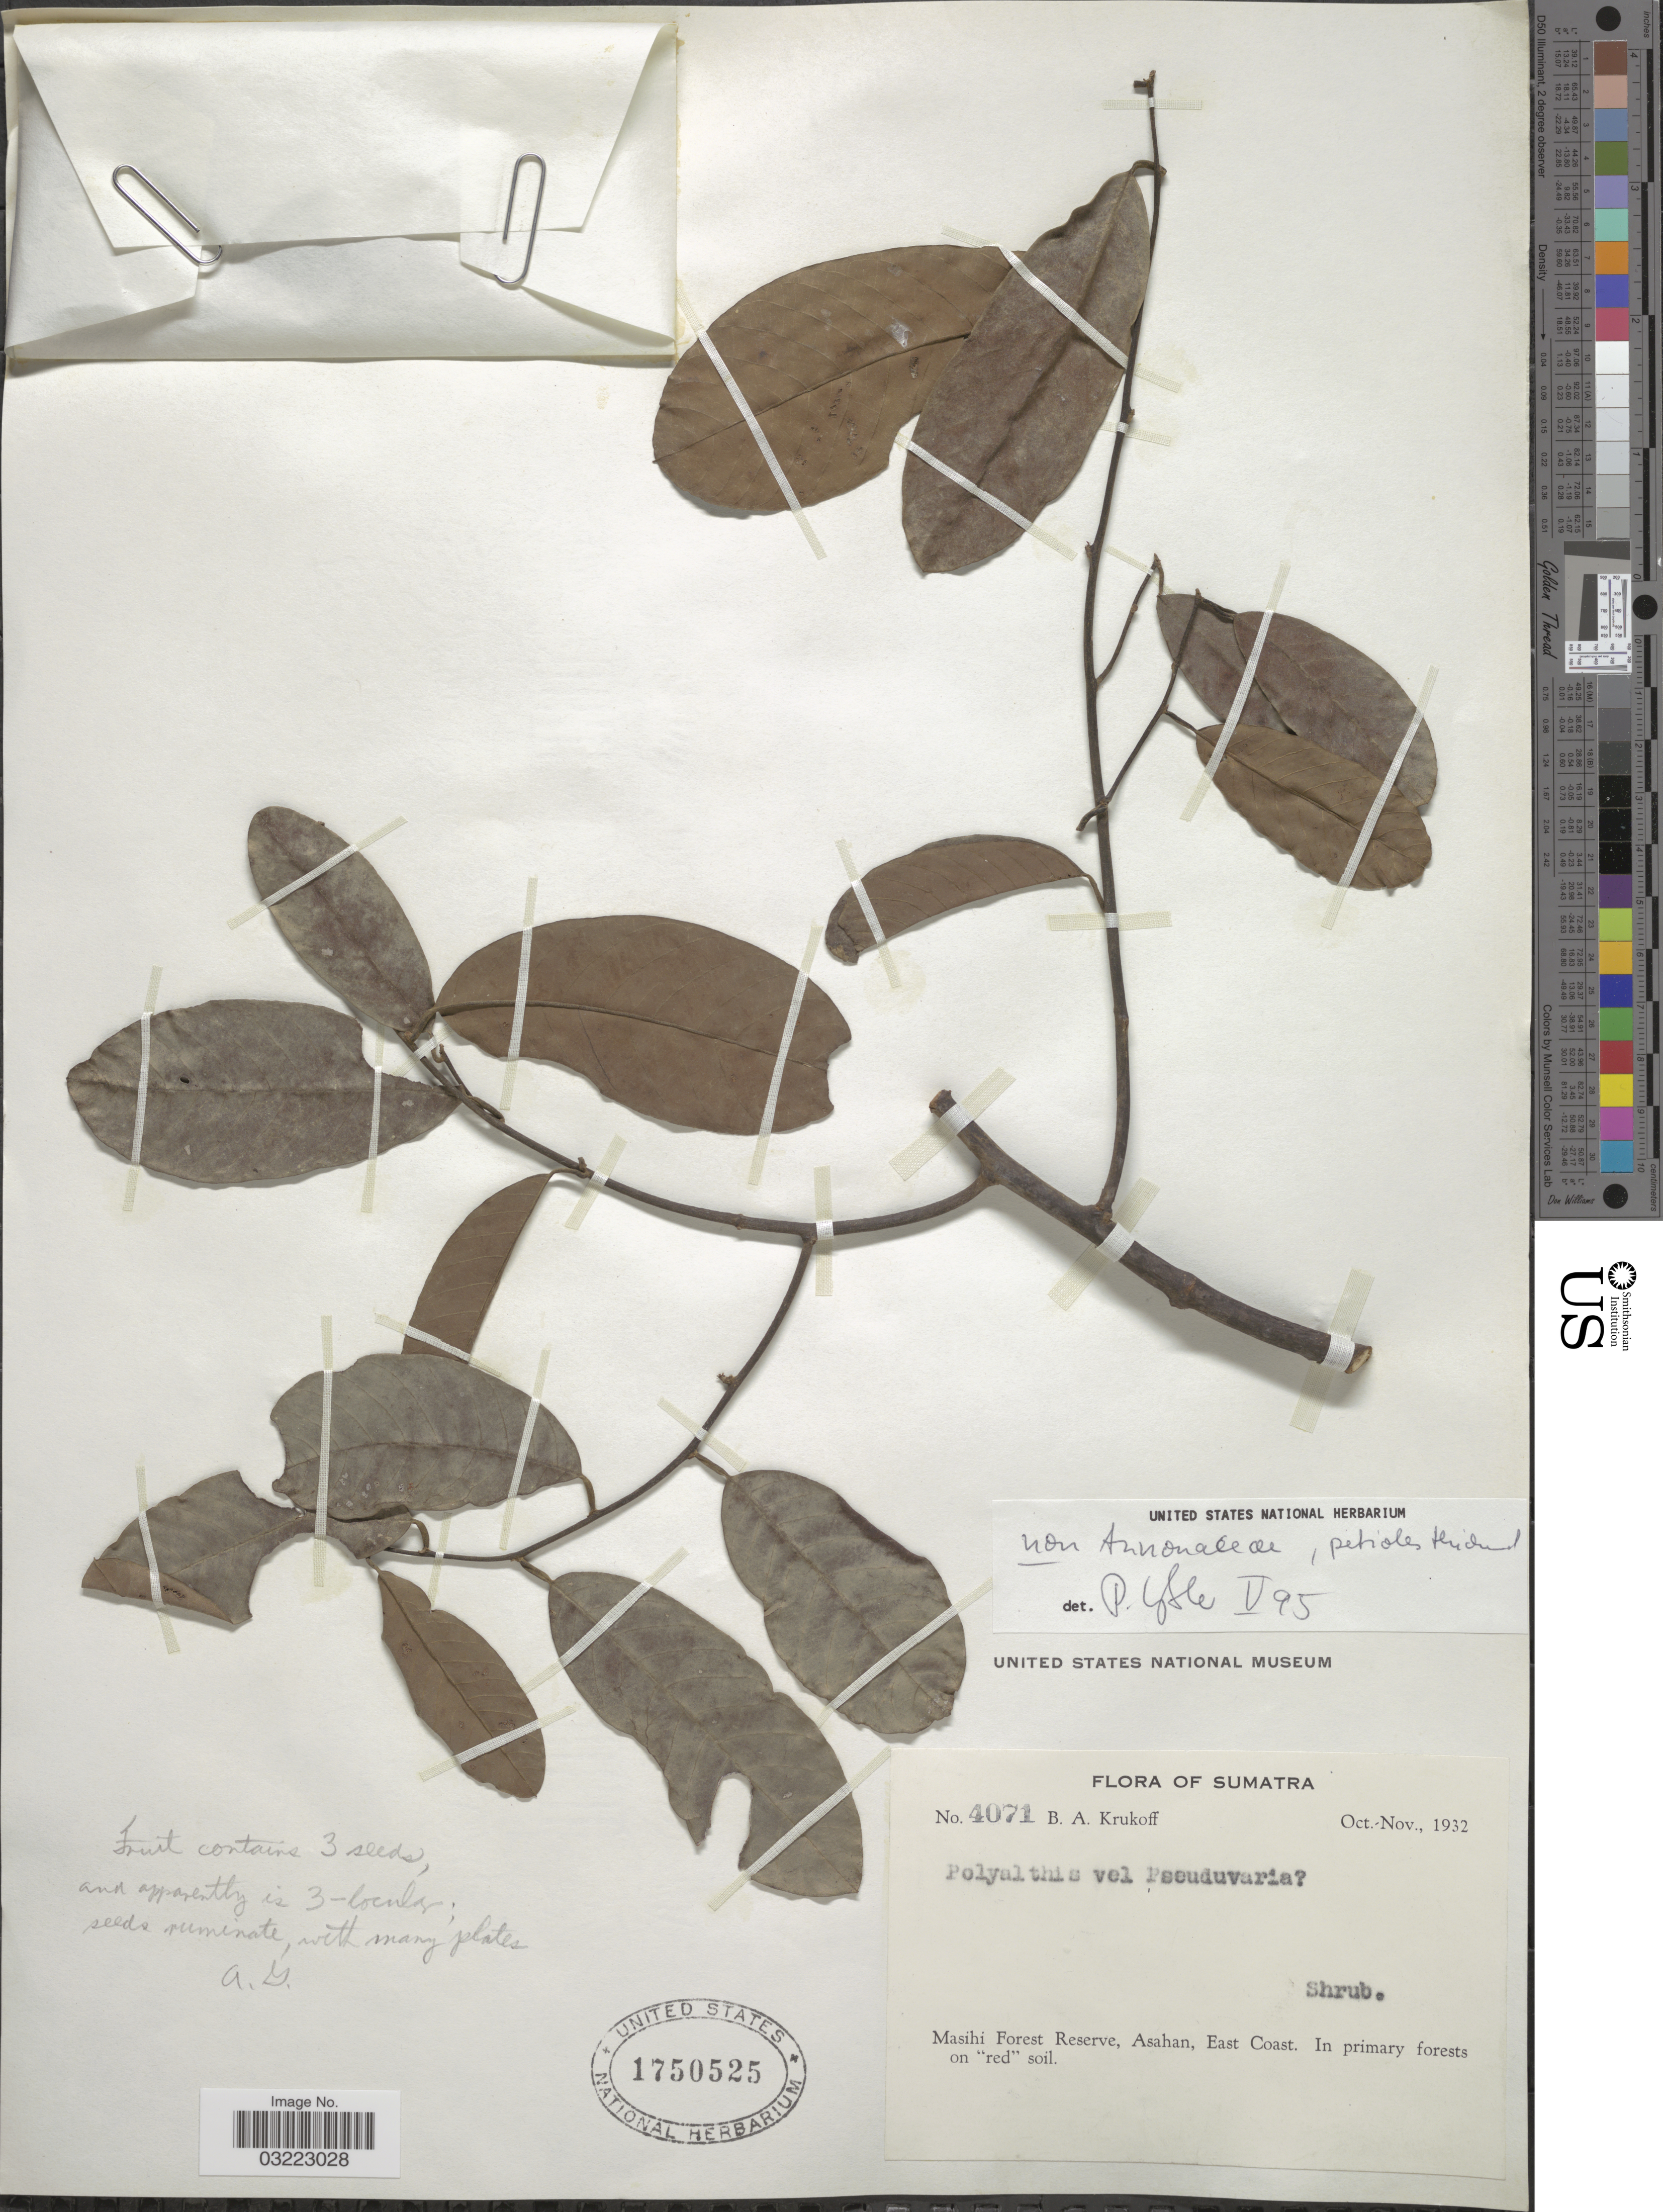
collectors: B. A. Krukoff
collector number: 4071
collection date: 1932-10/1932-11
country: Indonesia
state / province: Sumatra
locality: Masihi Forest Reserve, Asahan, East Coast.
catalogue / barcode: US 1750525